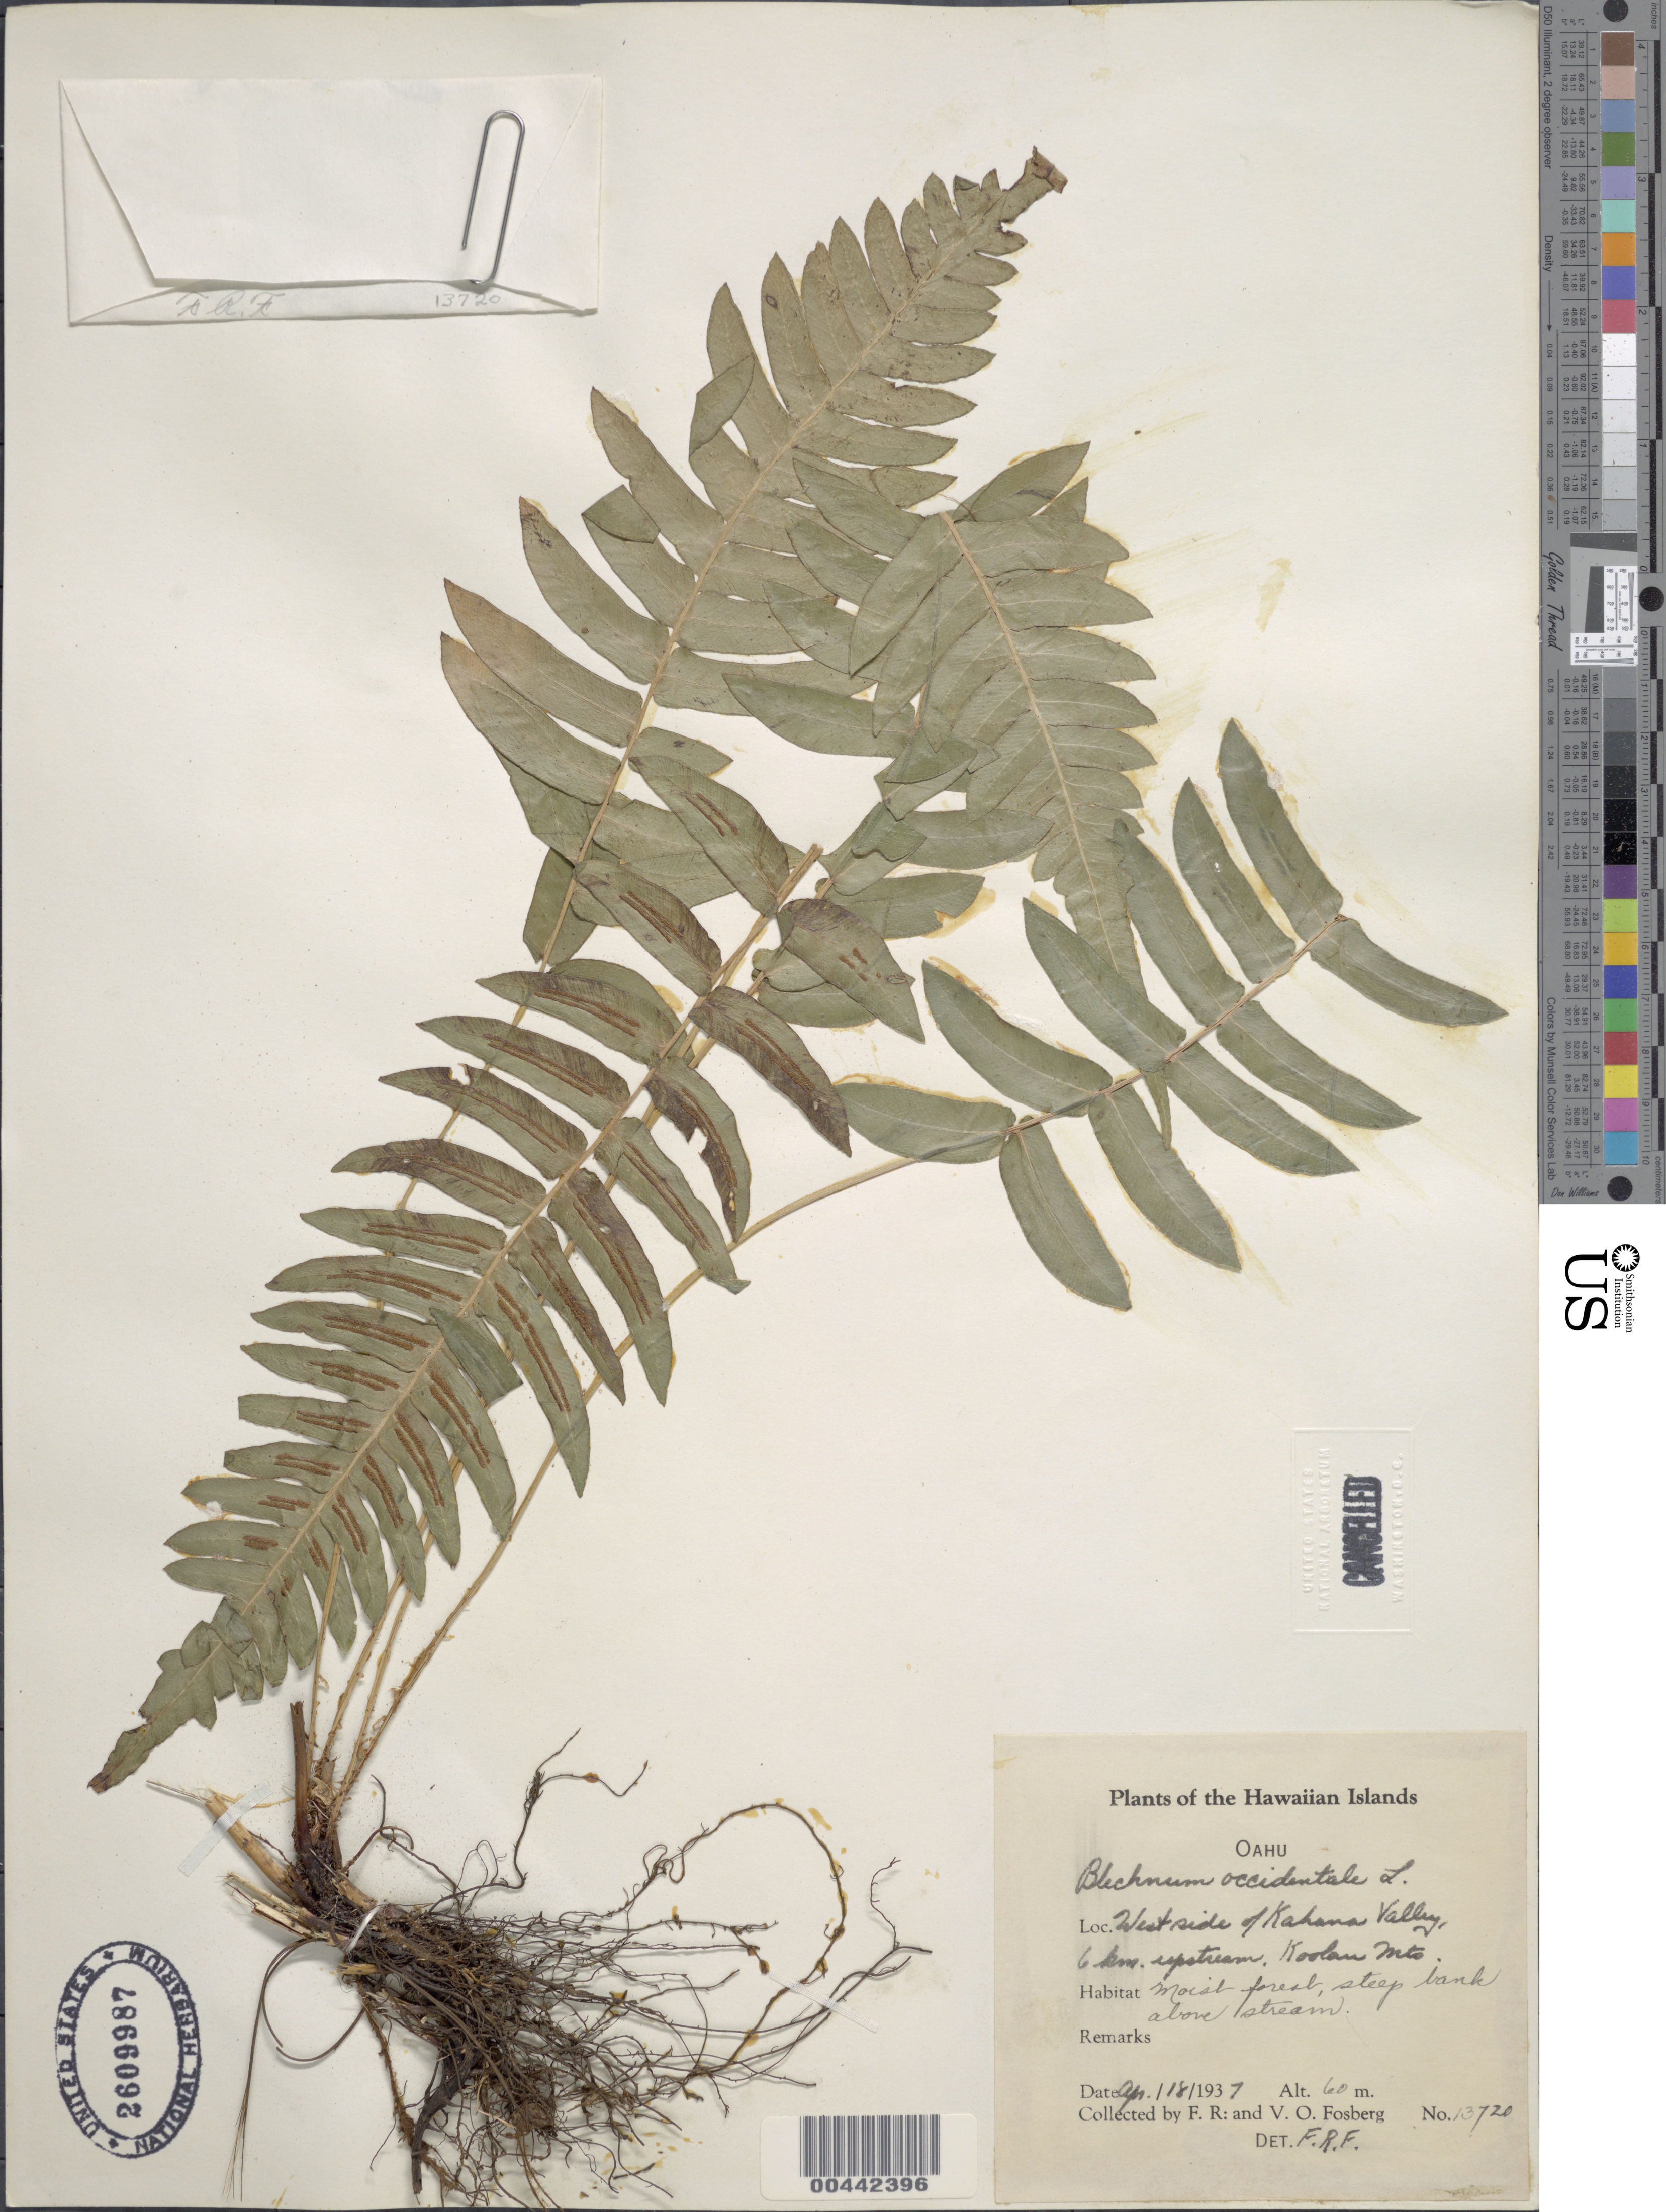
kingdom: Plantae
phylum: Tracheophyta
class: Polypodiopsida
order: Polypodiales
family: Blechnaceae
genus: Blechnum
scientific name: Blechnum appendiculatum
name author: Willd.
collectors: F. R. Fosberg & V. O. Fosberg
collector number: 13720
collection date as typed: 18 Apr 1937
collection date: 1937-04-18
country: United States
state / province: Hawaii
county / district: Honolulu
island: Oahu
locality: W side of Kahana Valley, 6 km upstream, Koolau Mts.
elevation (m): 60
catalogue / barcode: US 2609987